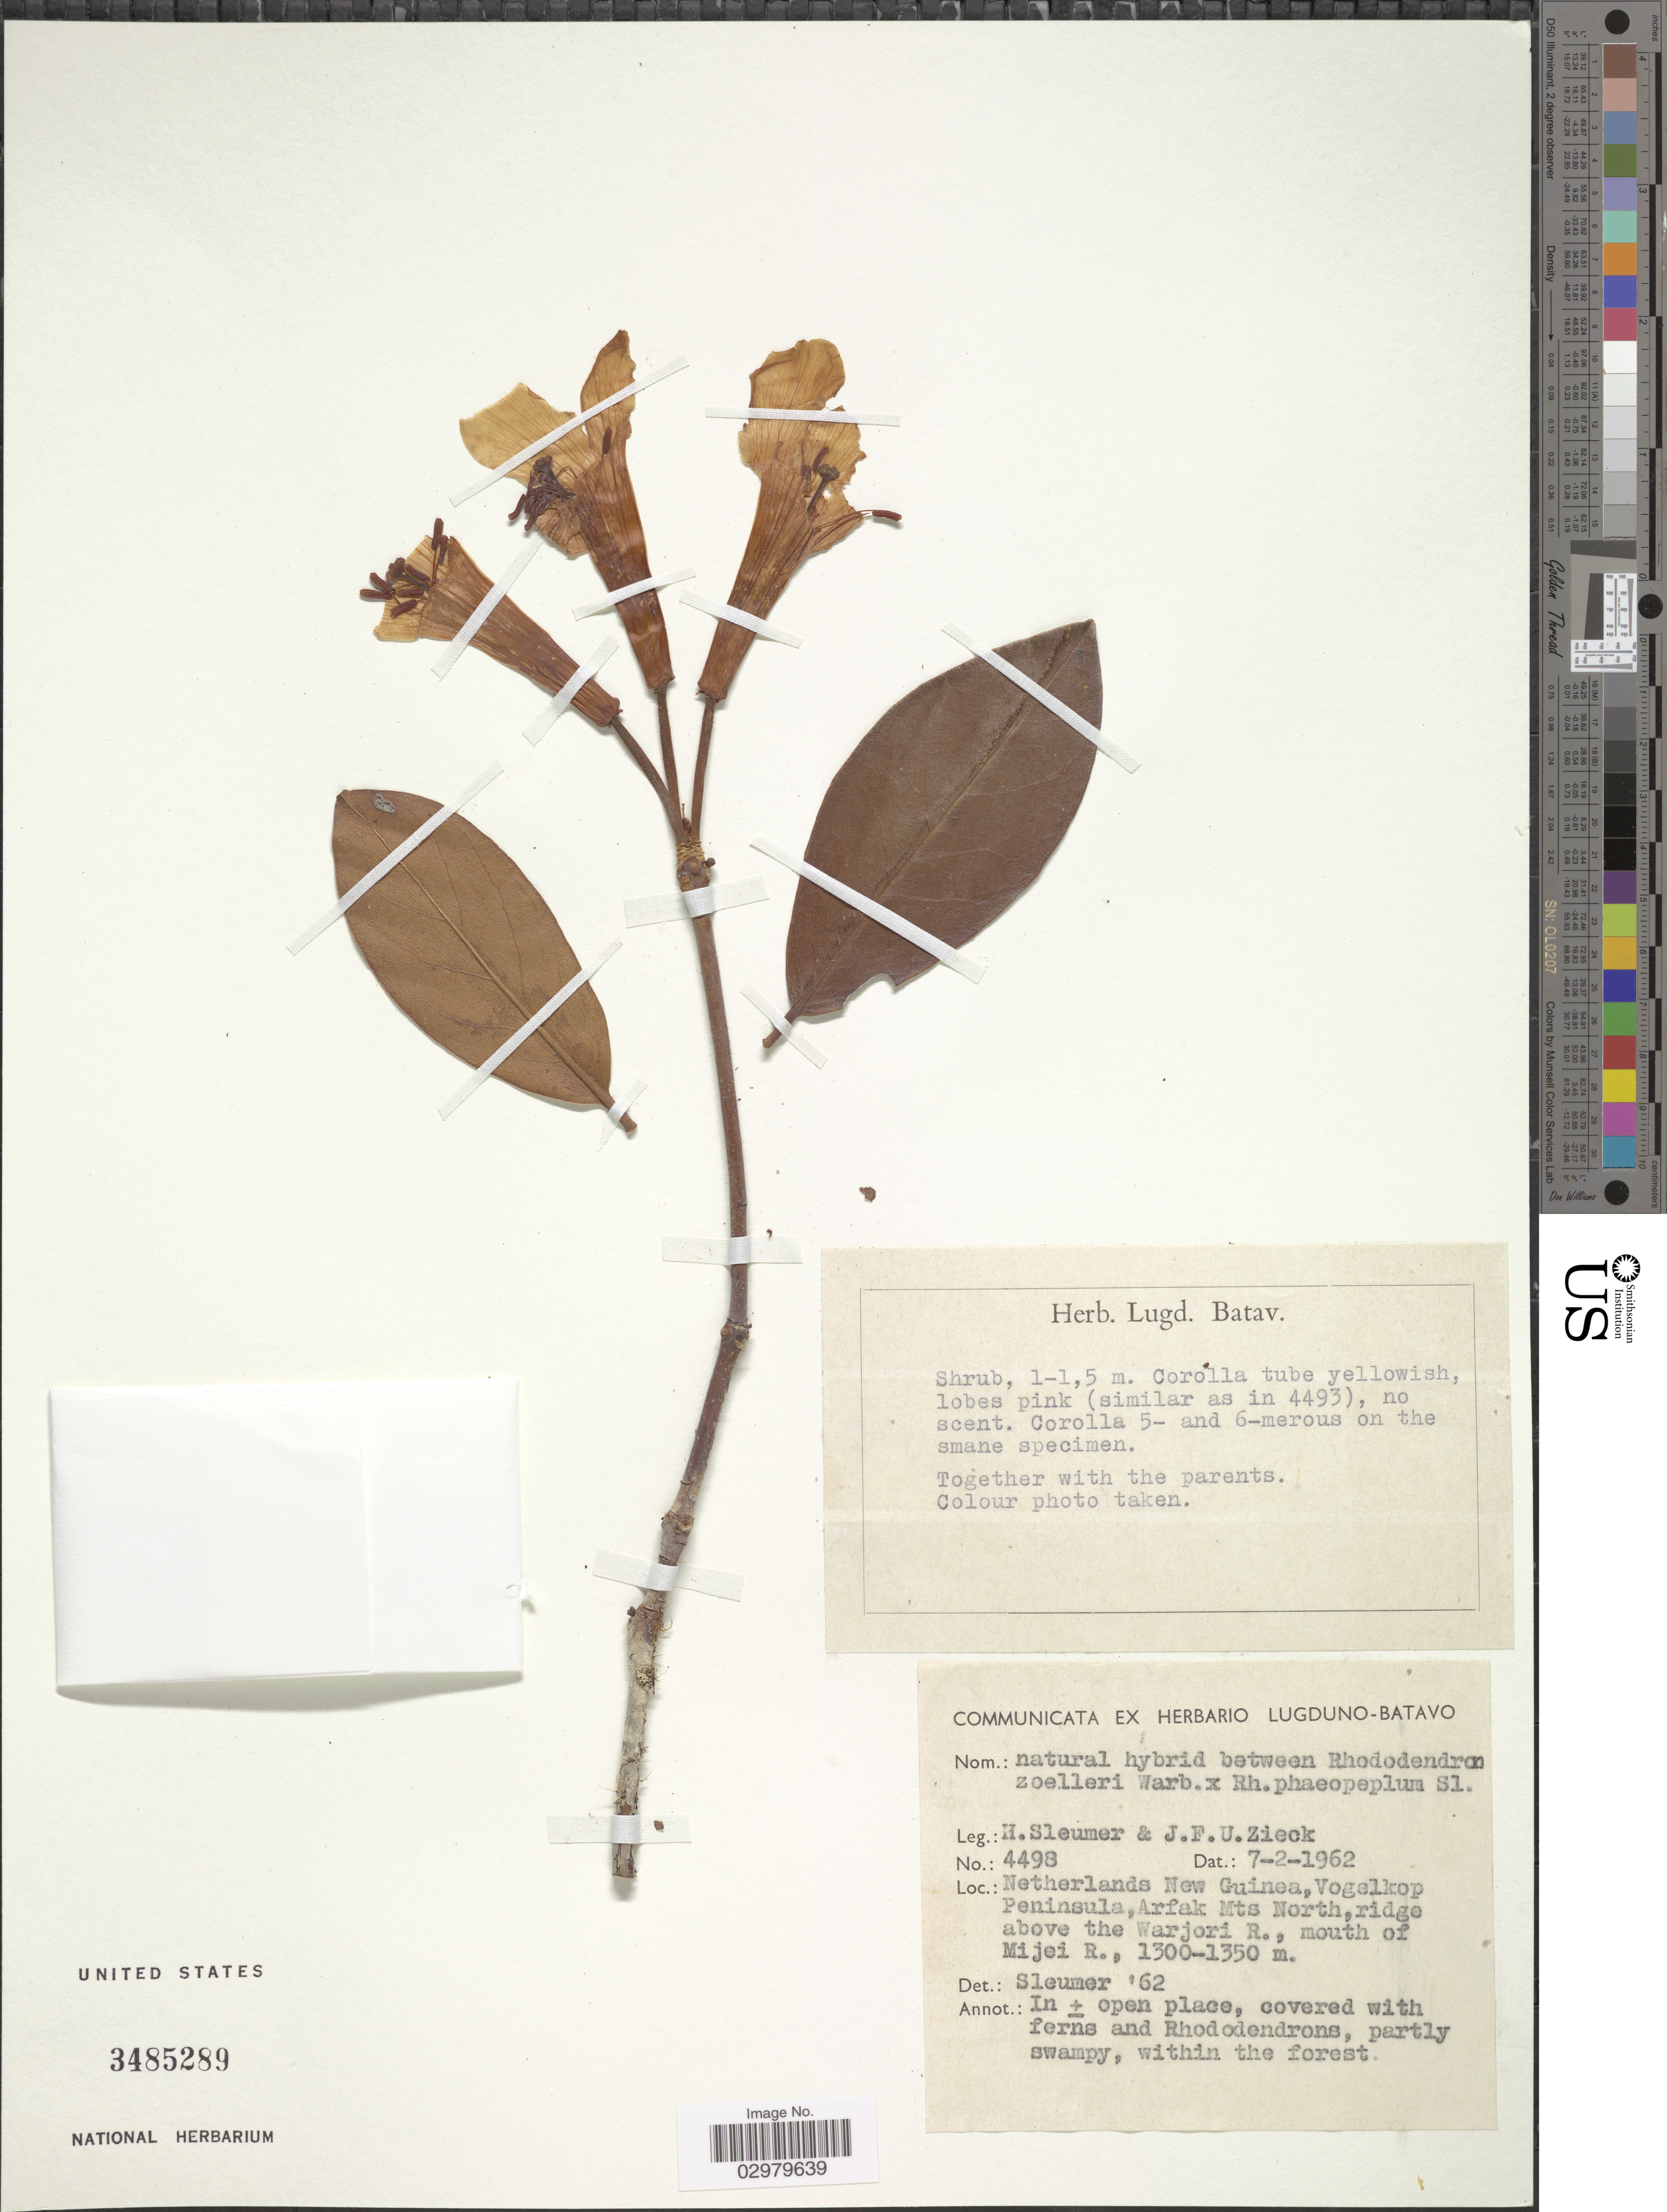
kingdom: Plantae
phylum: Tracheophyta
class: Magnoliopsida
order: Ericales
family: Ericaceae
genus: Rhododendron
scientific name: Rhododendron phaeopeplum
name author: Sleumer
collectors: H. O. Sleumer & J. Zieck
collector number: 4498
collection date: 1962-02-07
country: Indonesia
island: New Guinea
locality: Netherlands New Guinea, Vogelkop Peninsula, Arfak Mts North, ridge above the Warjori R., mouth of the Mijei R.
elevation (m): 1300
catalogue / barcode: US 3485289